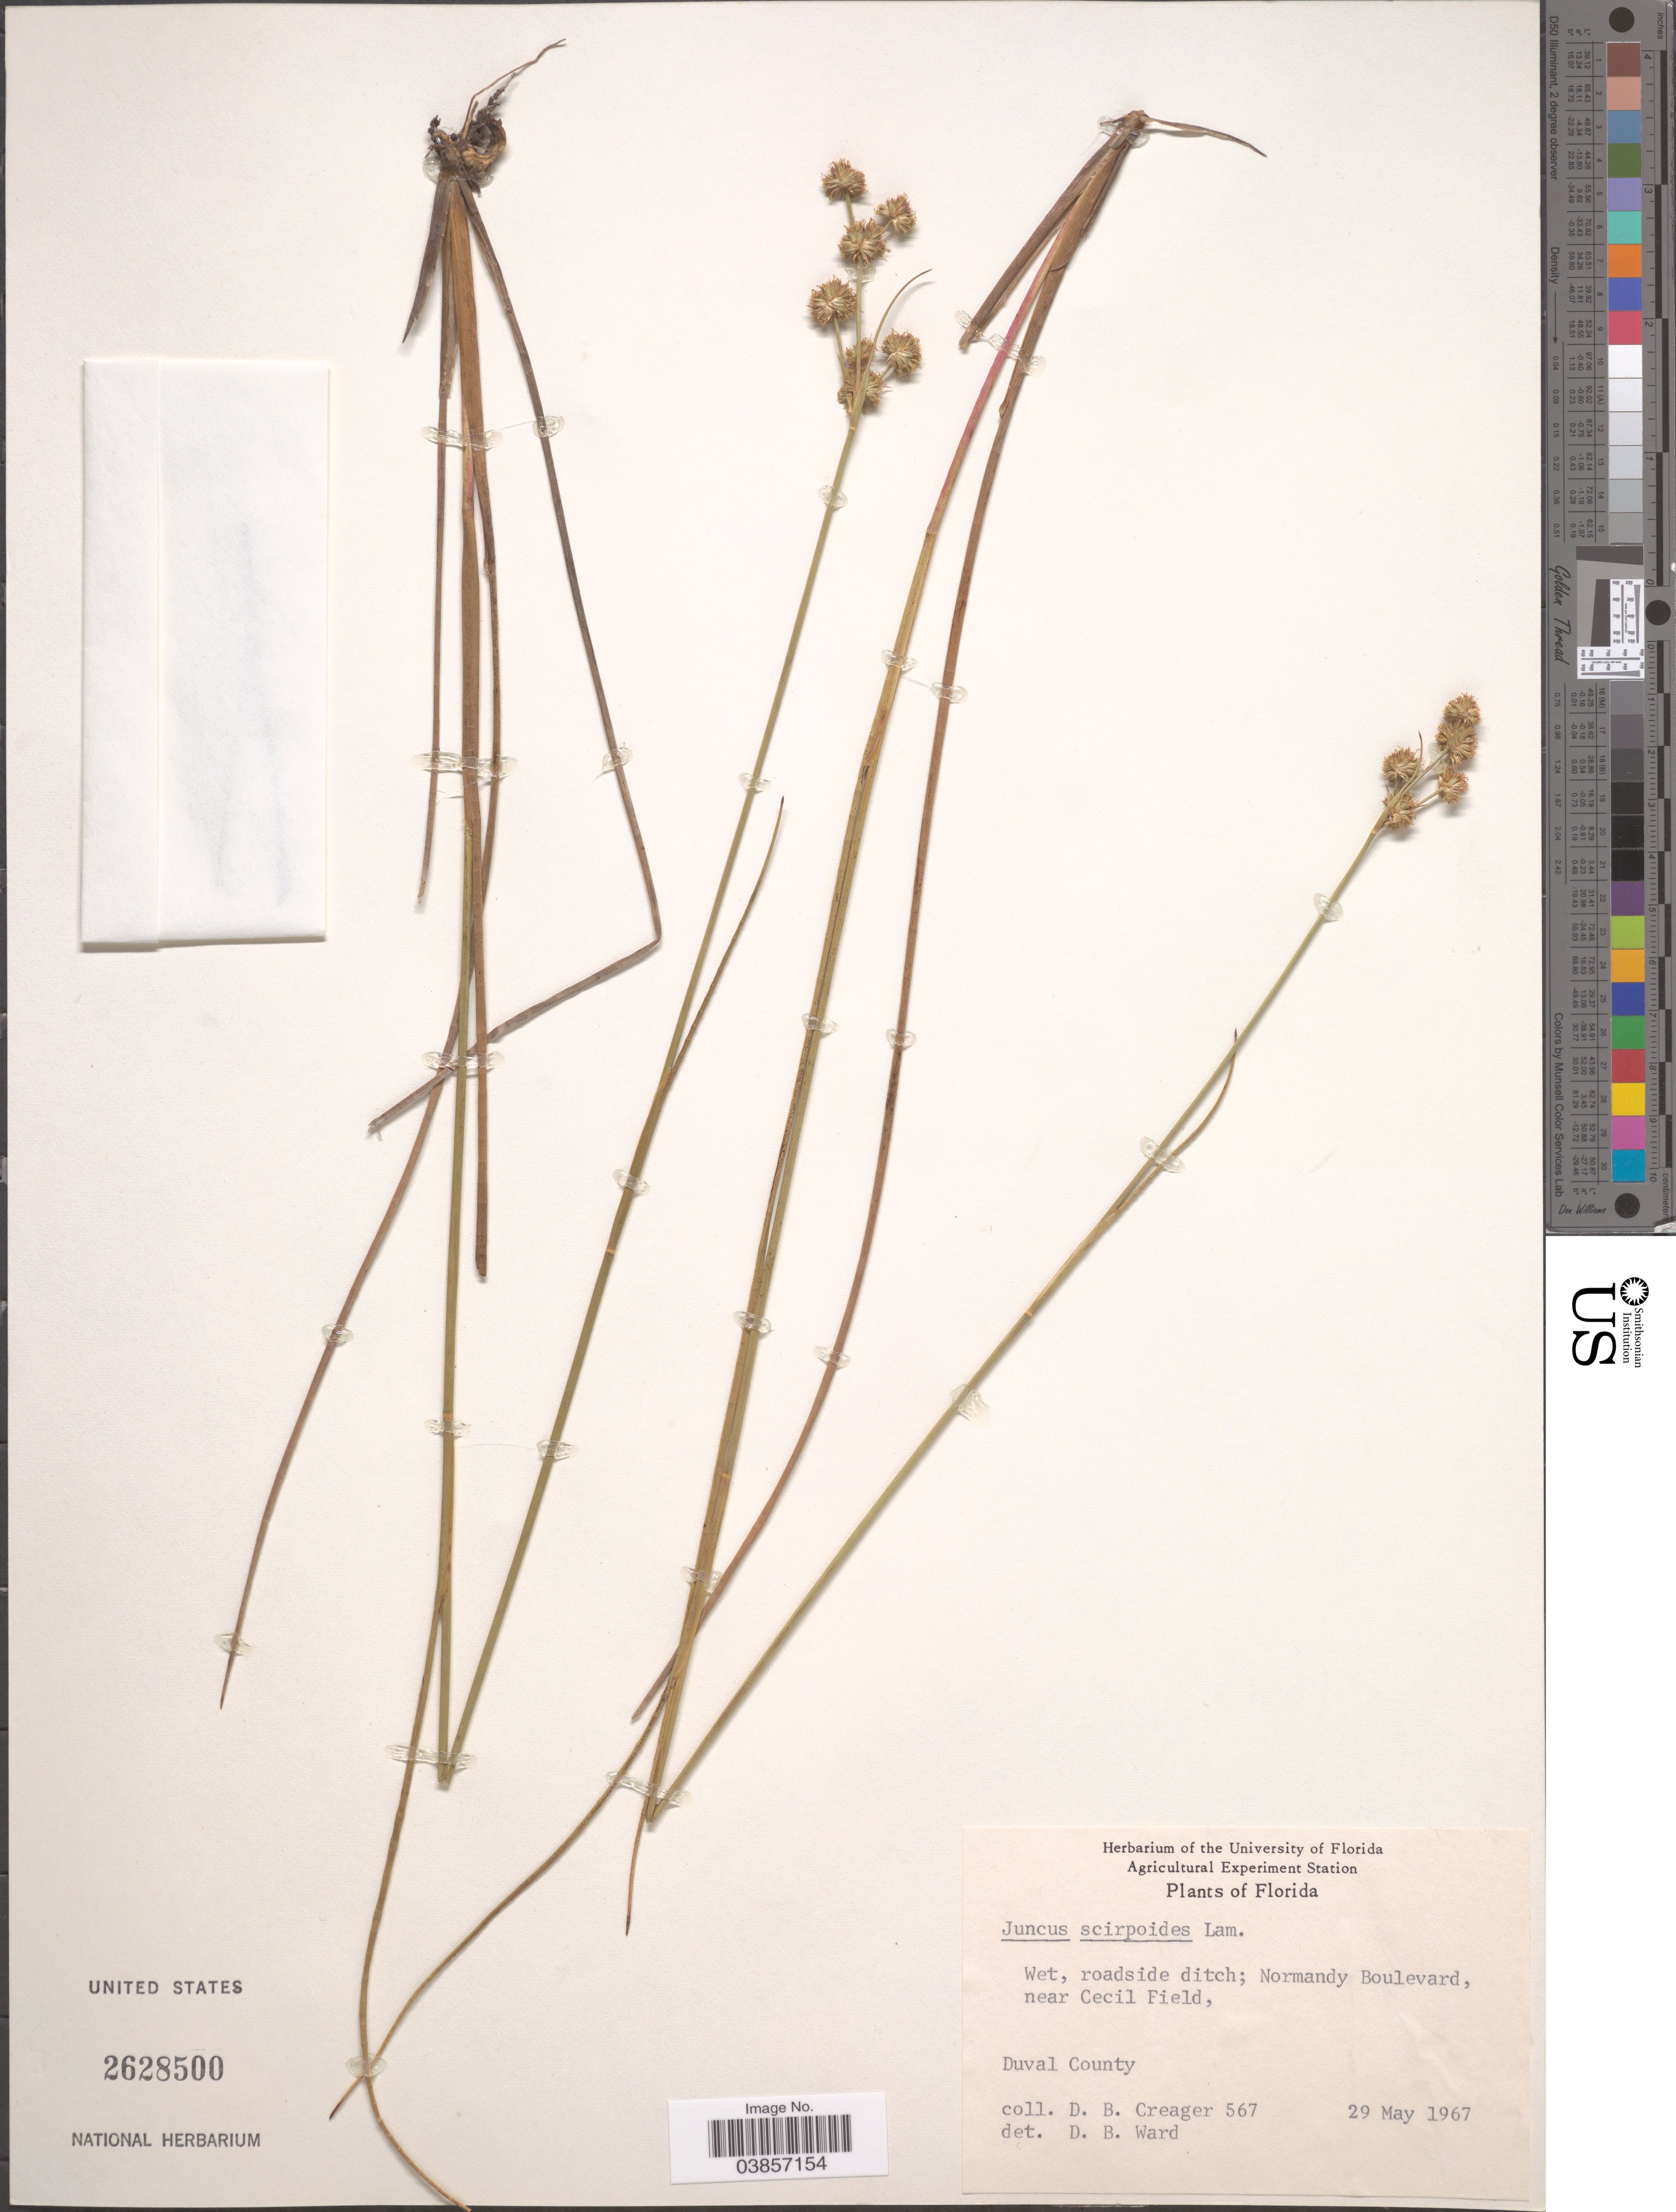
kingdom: Plantae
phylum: Tracheophyta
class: Liliopsida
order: Poales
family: Juncaceae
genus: Juncus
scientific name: Juncus scirpoides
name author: Lam.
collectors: D. Creager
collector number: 567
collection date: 1967-05-29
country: United States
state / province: Florida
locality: Normandy Boulevard, near Cecil Field, Duval County.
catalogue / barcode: US 2628500